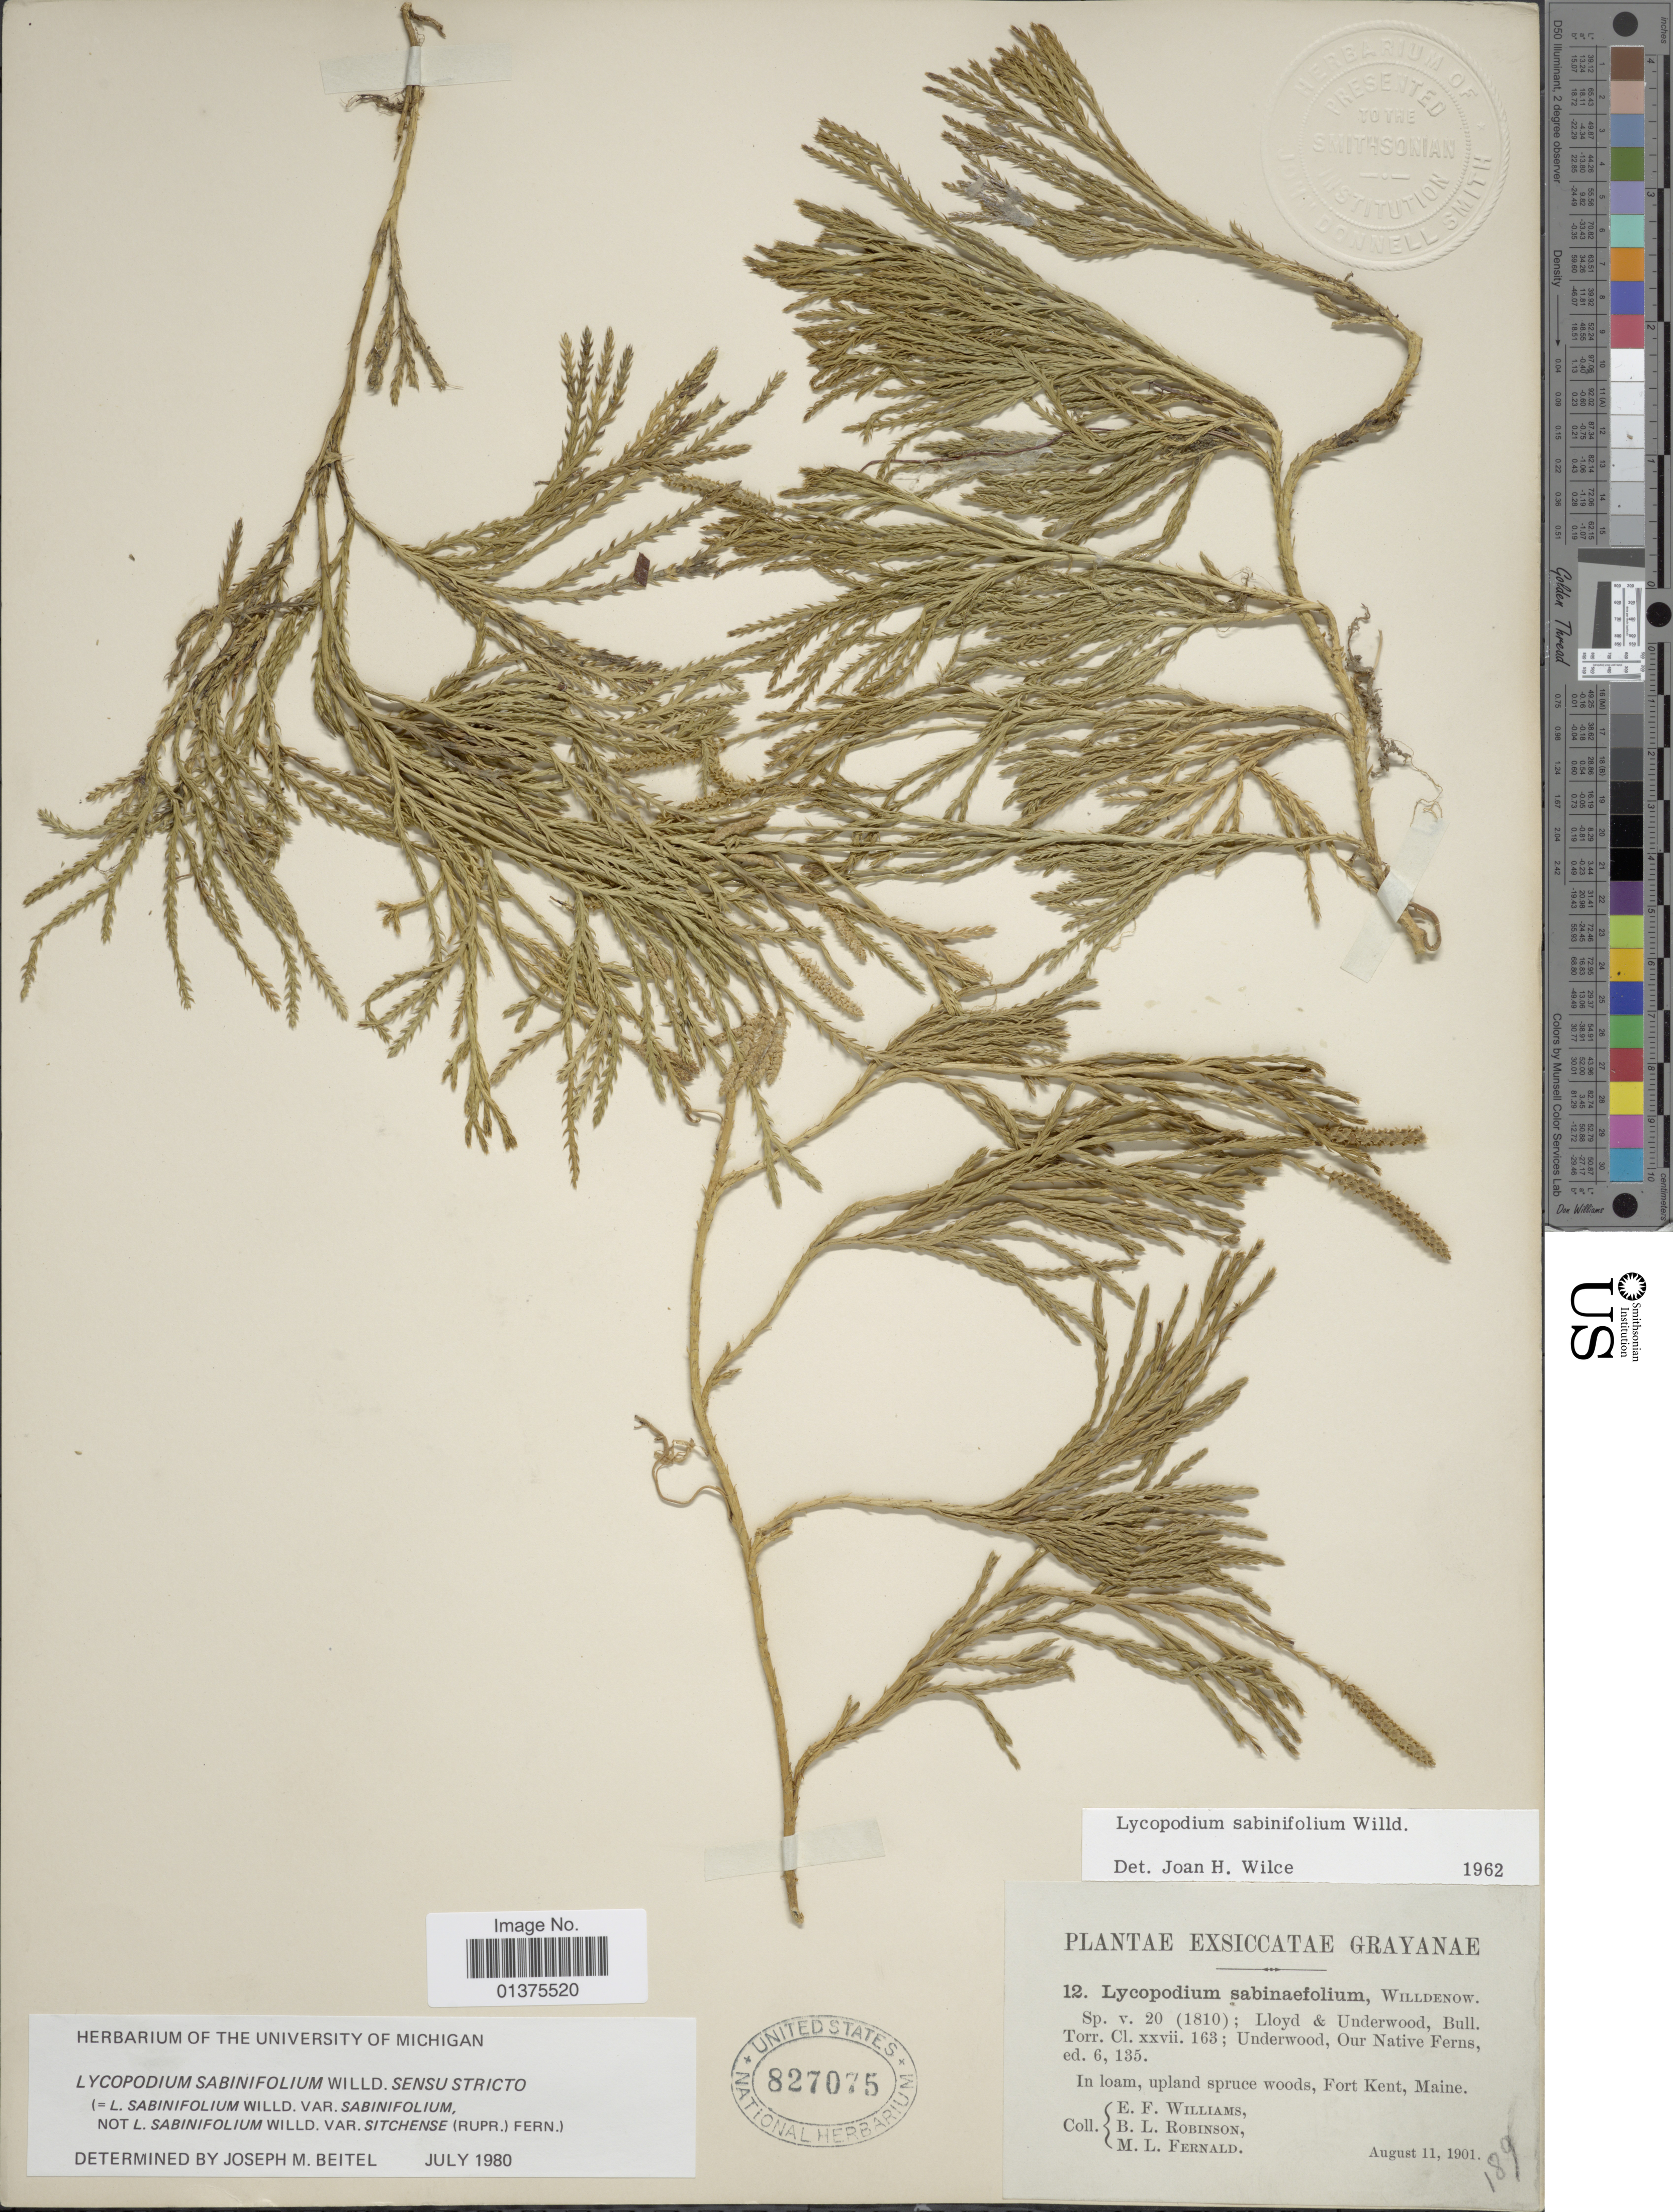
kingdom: Plantae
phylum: Tracheophyta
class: Lycopodiopsida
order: Lycopodiales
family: Lycopodiaceae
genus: Diphasiastrum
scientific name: Diphasiastrum x sabinifolium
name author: (Willd.) Holub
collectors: E. Williams, B. L. Robinson & M. L. Fernald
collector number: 12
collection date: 1901-08-11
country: United States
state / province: Maine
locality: In loam, upland spruce woods, Fort Kent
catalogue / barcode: US 827075